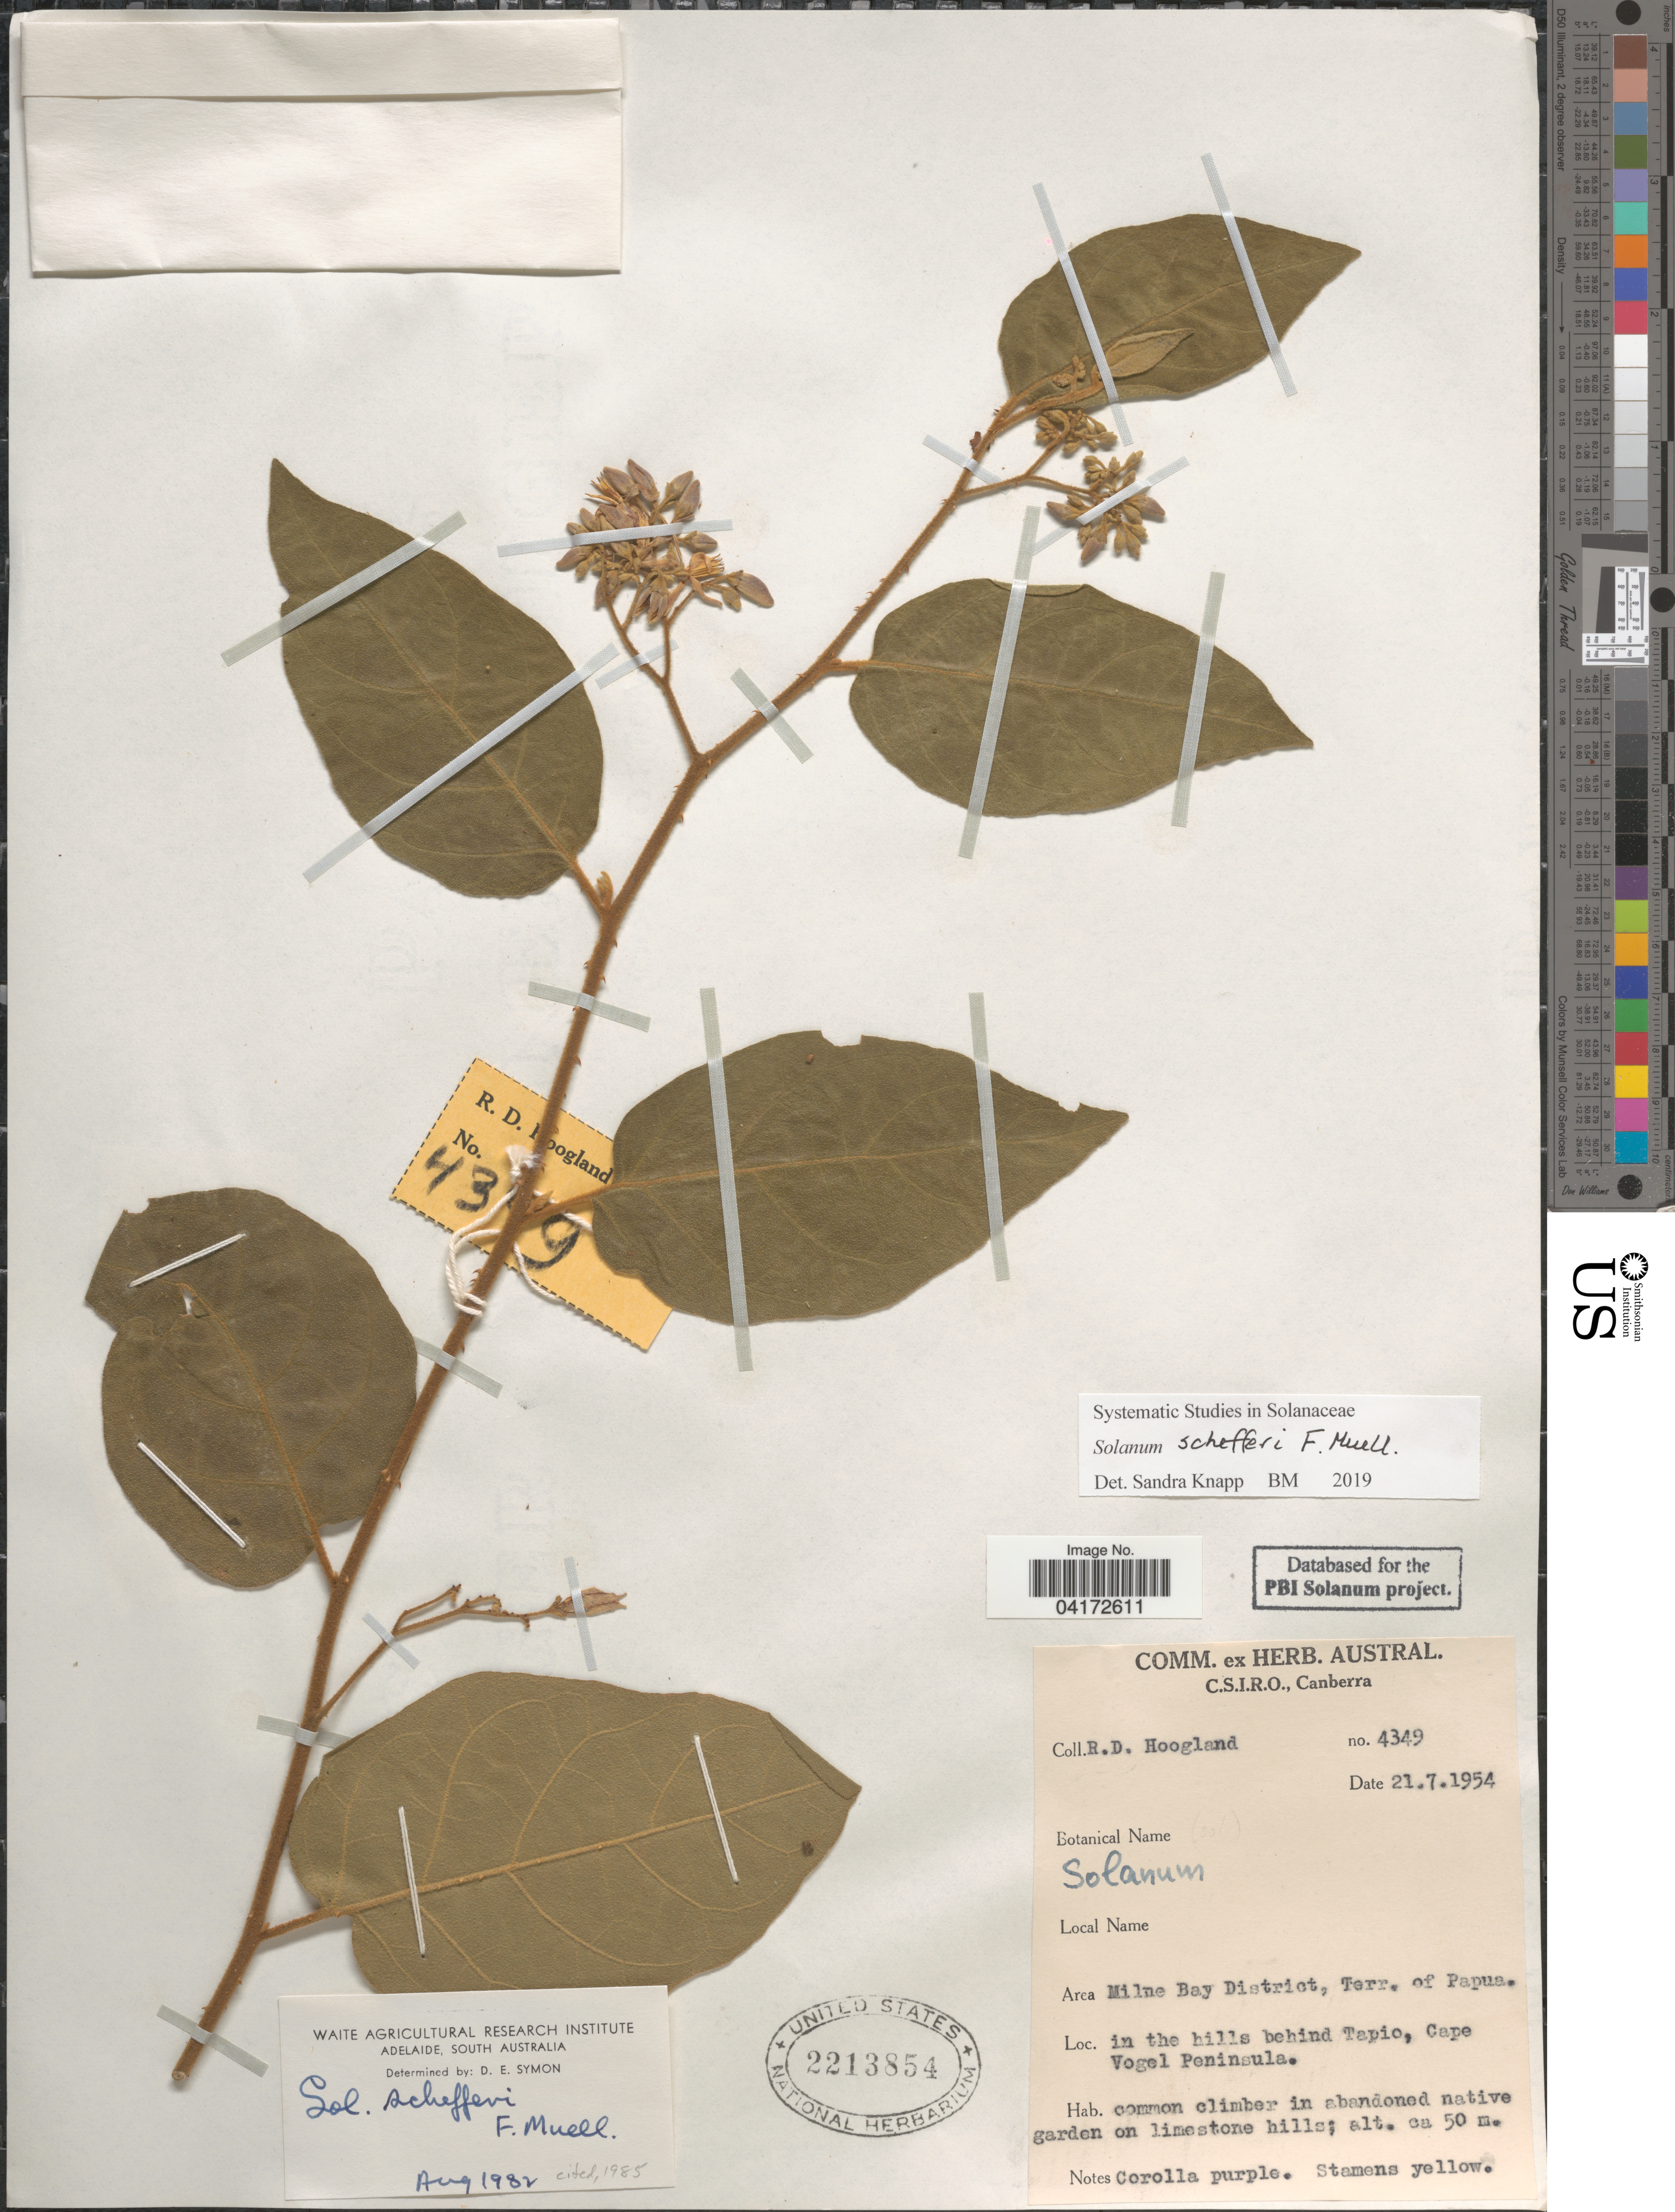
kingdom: Plantae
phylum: Tracheophyta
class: Magnoliopsida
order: Solanales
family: Solanaceae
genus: Solanum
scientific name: Solanum schefferi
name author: F. Muell.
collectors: R. D. Hoogland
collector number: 4349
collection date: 1954-07-21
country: Papua New Guinea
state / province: Milne Bay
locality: Milne Bay District, Terr. of Papua. In the hills behind Tapio, Cape Vogel Peninsula.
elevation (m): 50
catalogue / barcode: US 2213854